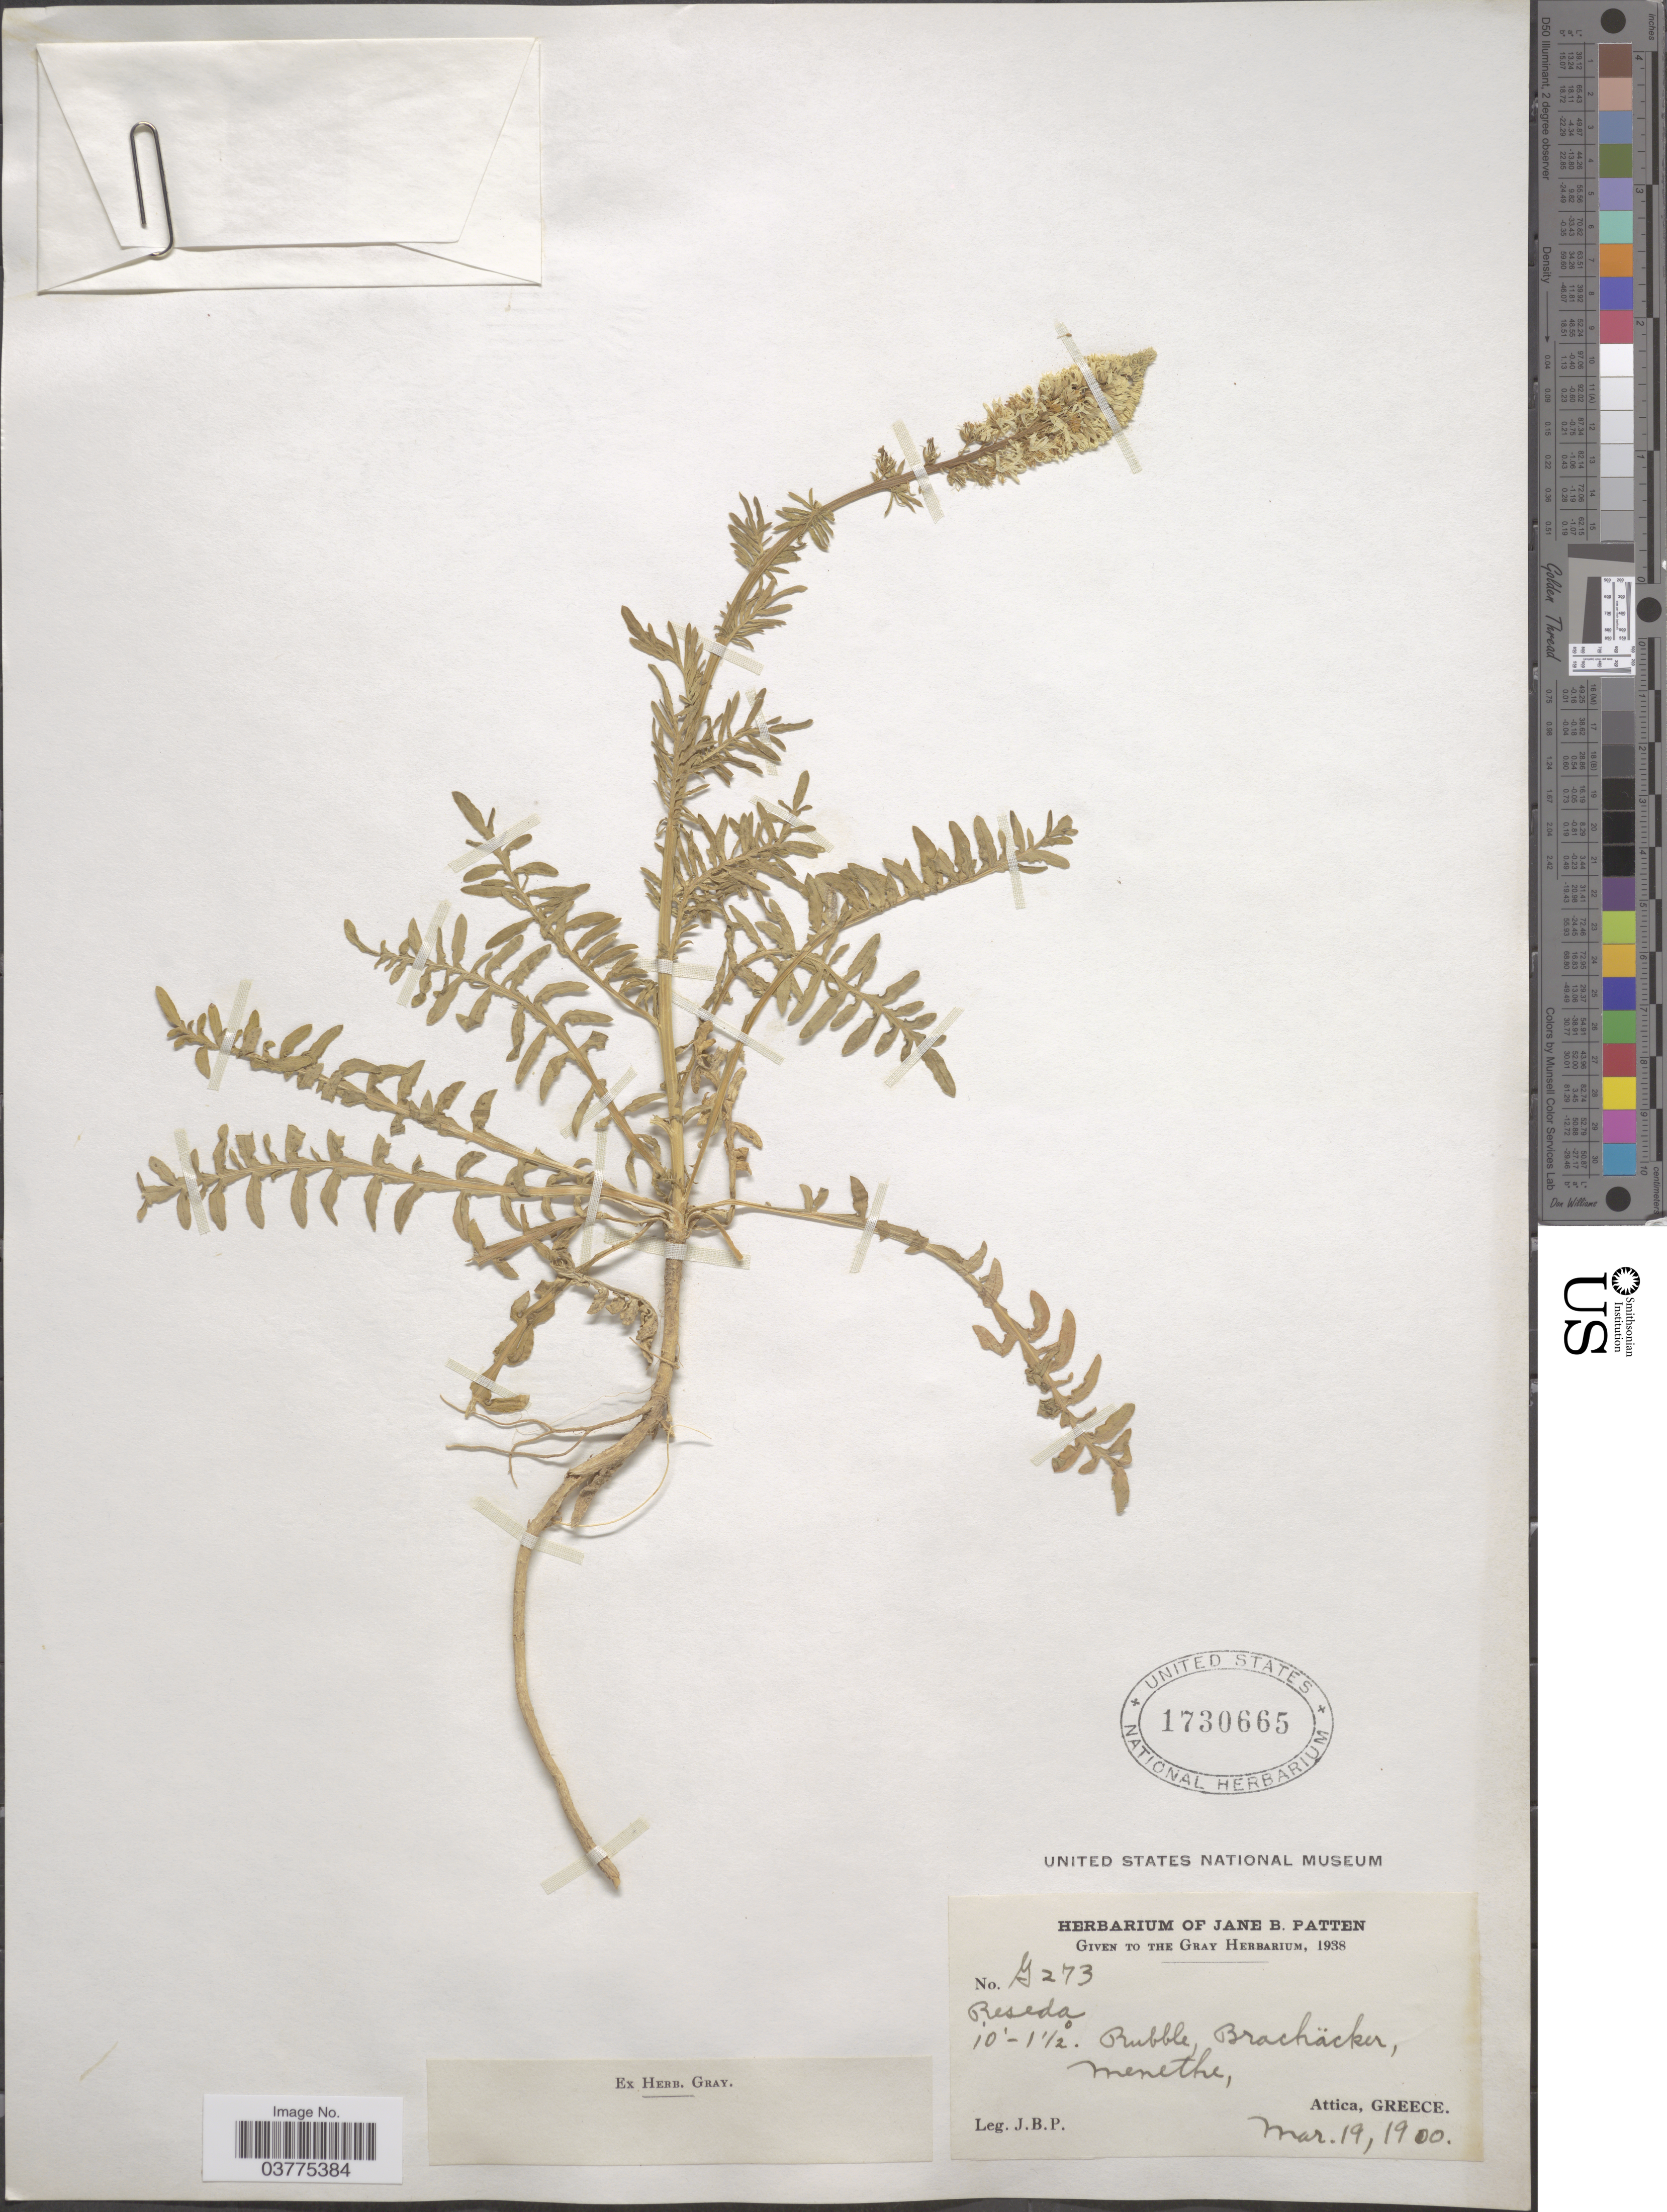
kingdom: Plantae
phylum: Tracheophyta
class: Magnoliopsida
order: Brassicales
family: Resedaceae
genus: Reseda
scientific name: Reseda lutea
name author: L.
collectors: J. Patten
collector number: G273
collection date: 1900-03-19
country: Greece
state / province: Attica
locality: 10' - 1½°. Rubble, Brachäcker, Menethe.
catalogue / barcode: US 1730665